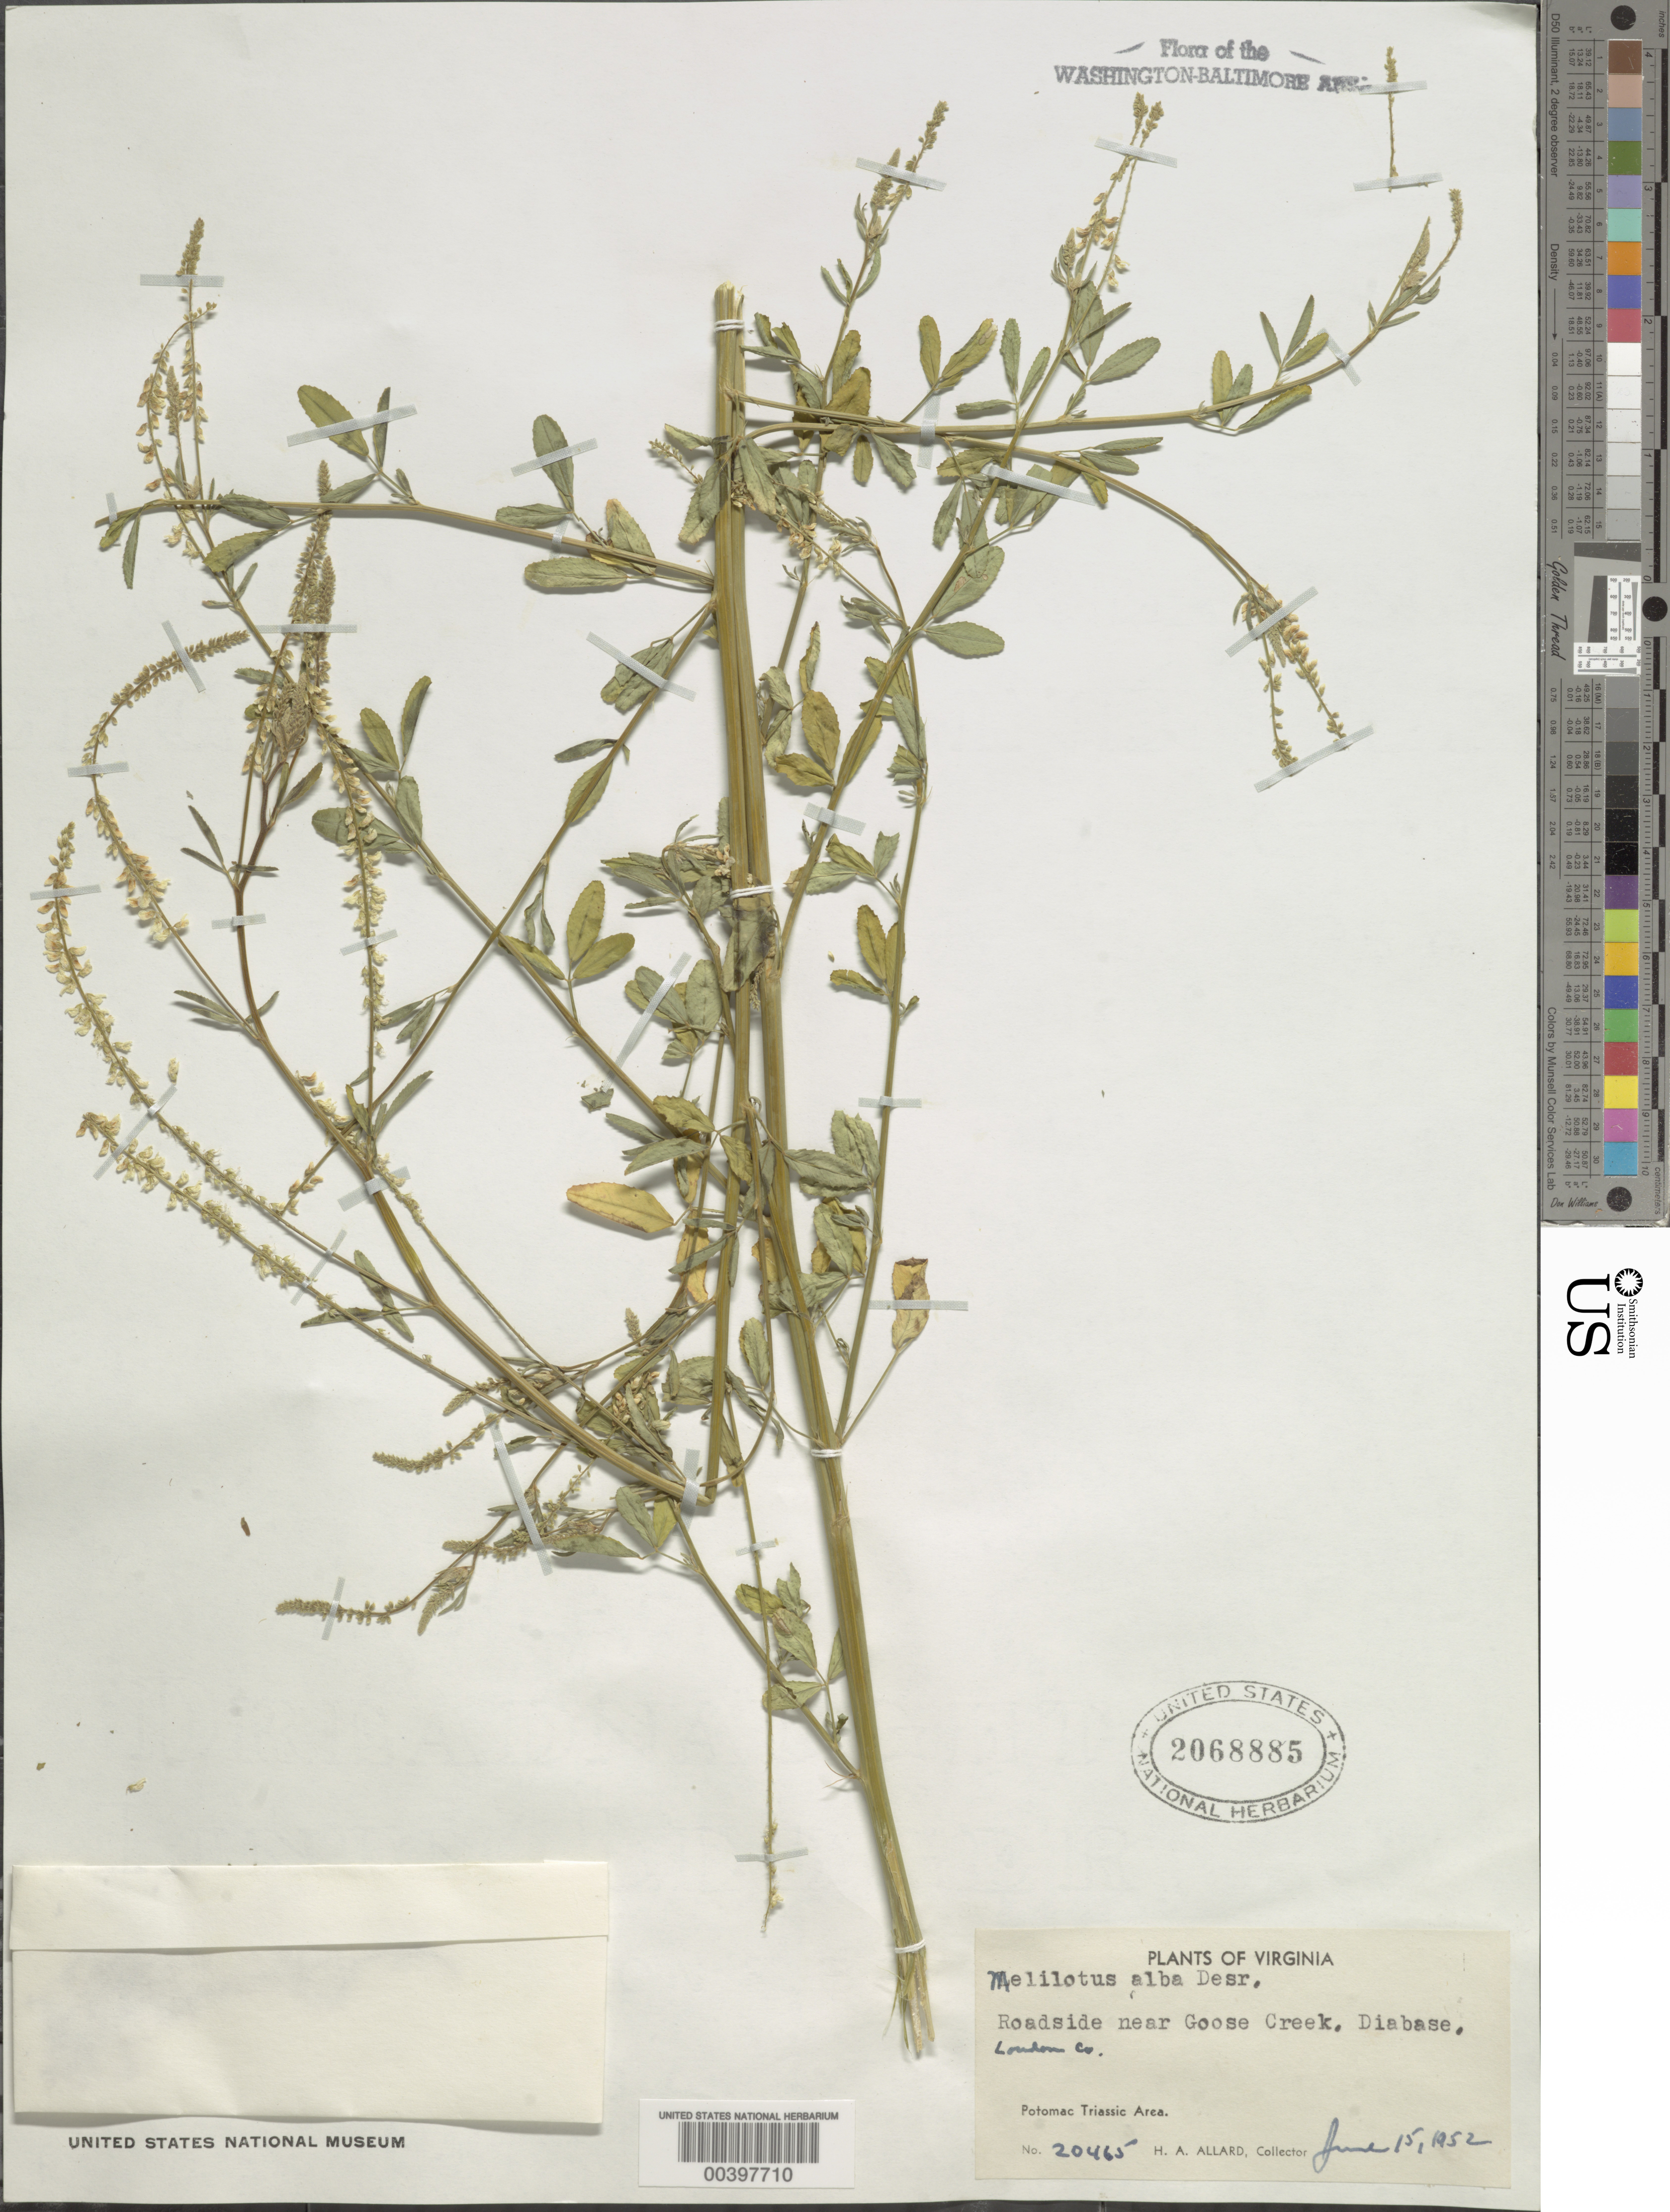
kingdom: Plantae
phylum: Tracheophyta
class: Magnoliopsida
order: Fabales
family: Fabaceae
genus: Melilotus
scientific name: Melilotus albus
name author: Medik.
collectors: H. A. Allard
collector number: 20465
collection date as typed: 15 Jun 1952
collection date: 1952-06-15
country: United States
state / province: Virginia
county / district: Loudoun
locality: Goose Creek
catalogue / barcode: US 2068885